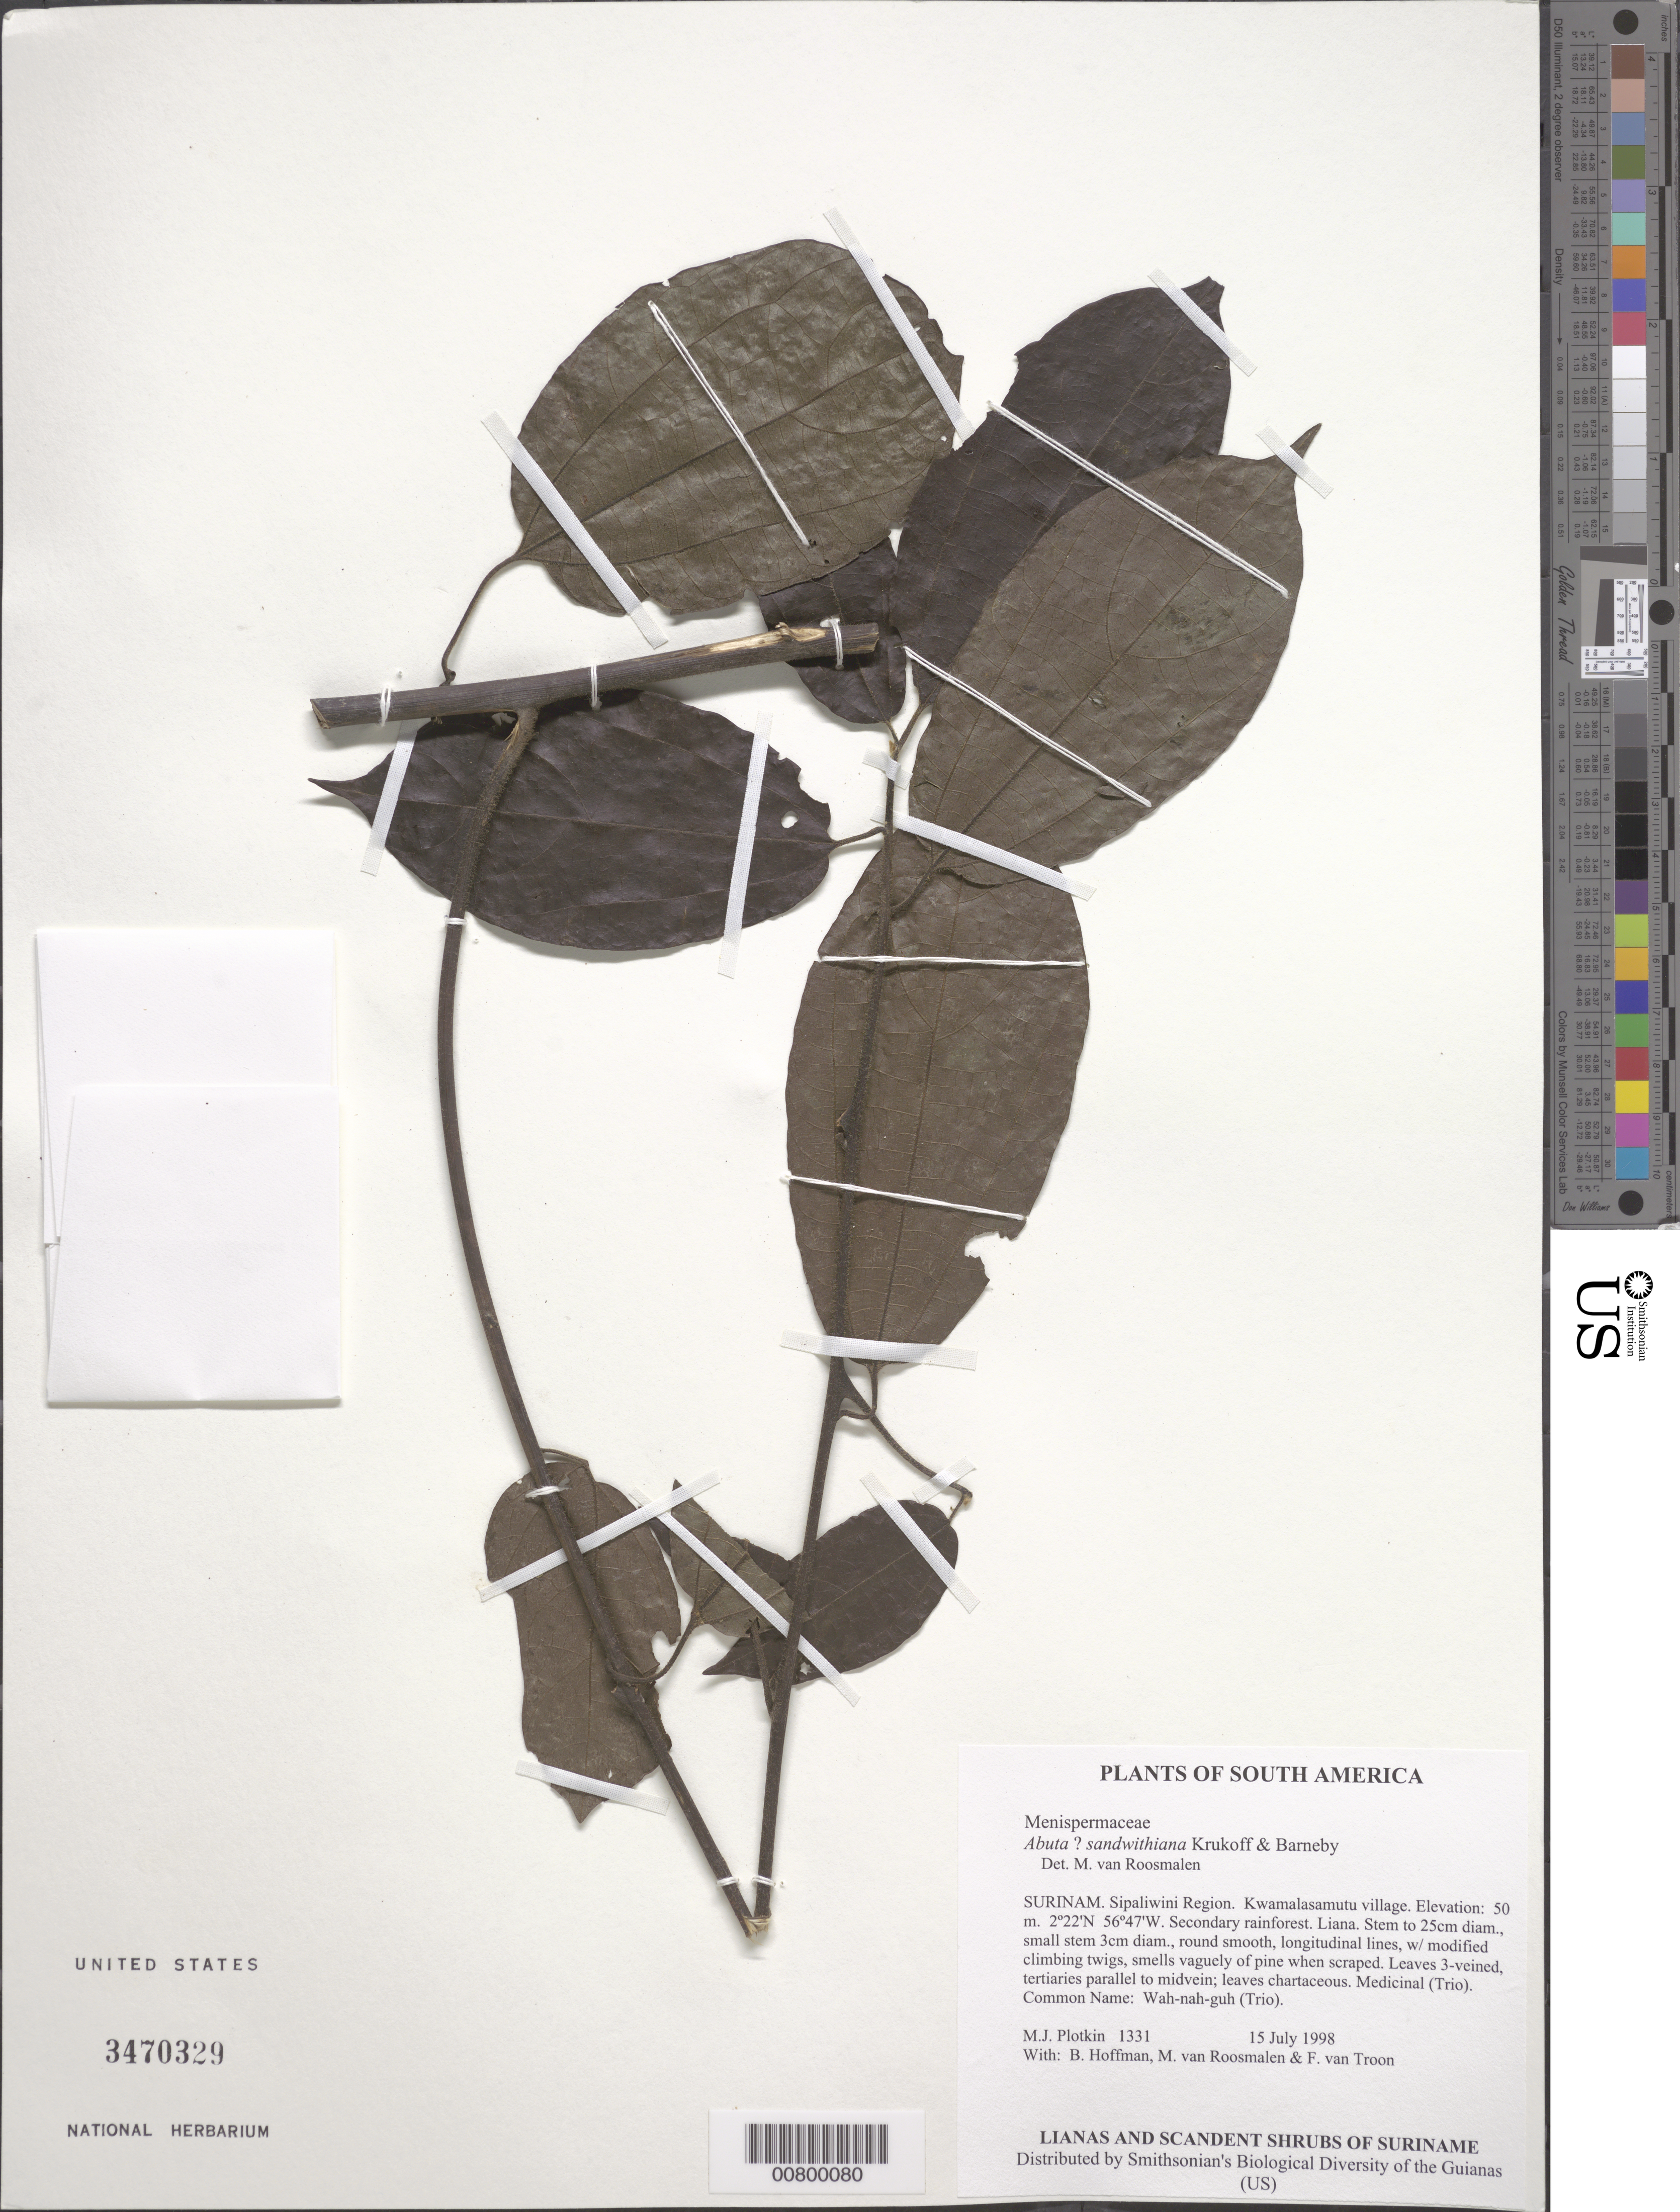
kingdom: Plantae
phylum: Tracheophyta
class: Magnoliopsida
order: Ranunculales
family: Menispermaceae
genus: Abuta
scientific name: Abuta sandwithiana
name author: Krukoff & Barneby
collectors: M. Plotkin, B. Hoffman, M. Van Roosmalen & F. Van Troon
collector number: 1331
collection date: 1998-07-15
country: Suriname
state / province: Sipaliwini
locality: Sipaliwini Region. Kwamalasamutu village.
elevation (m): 50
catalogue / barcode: US 3470329